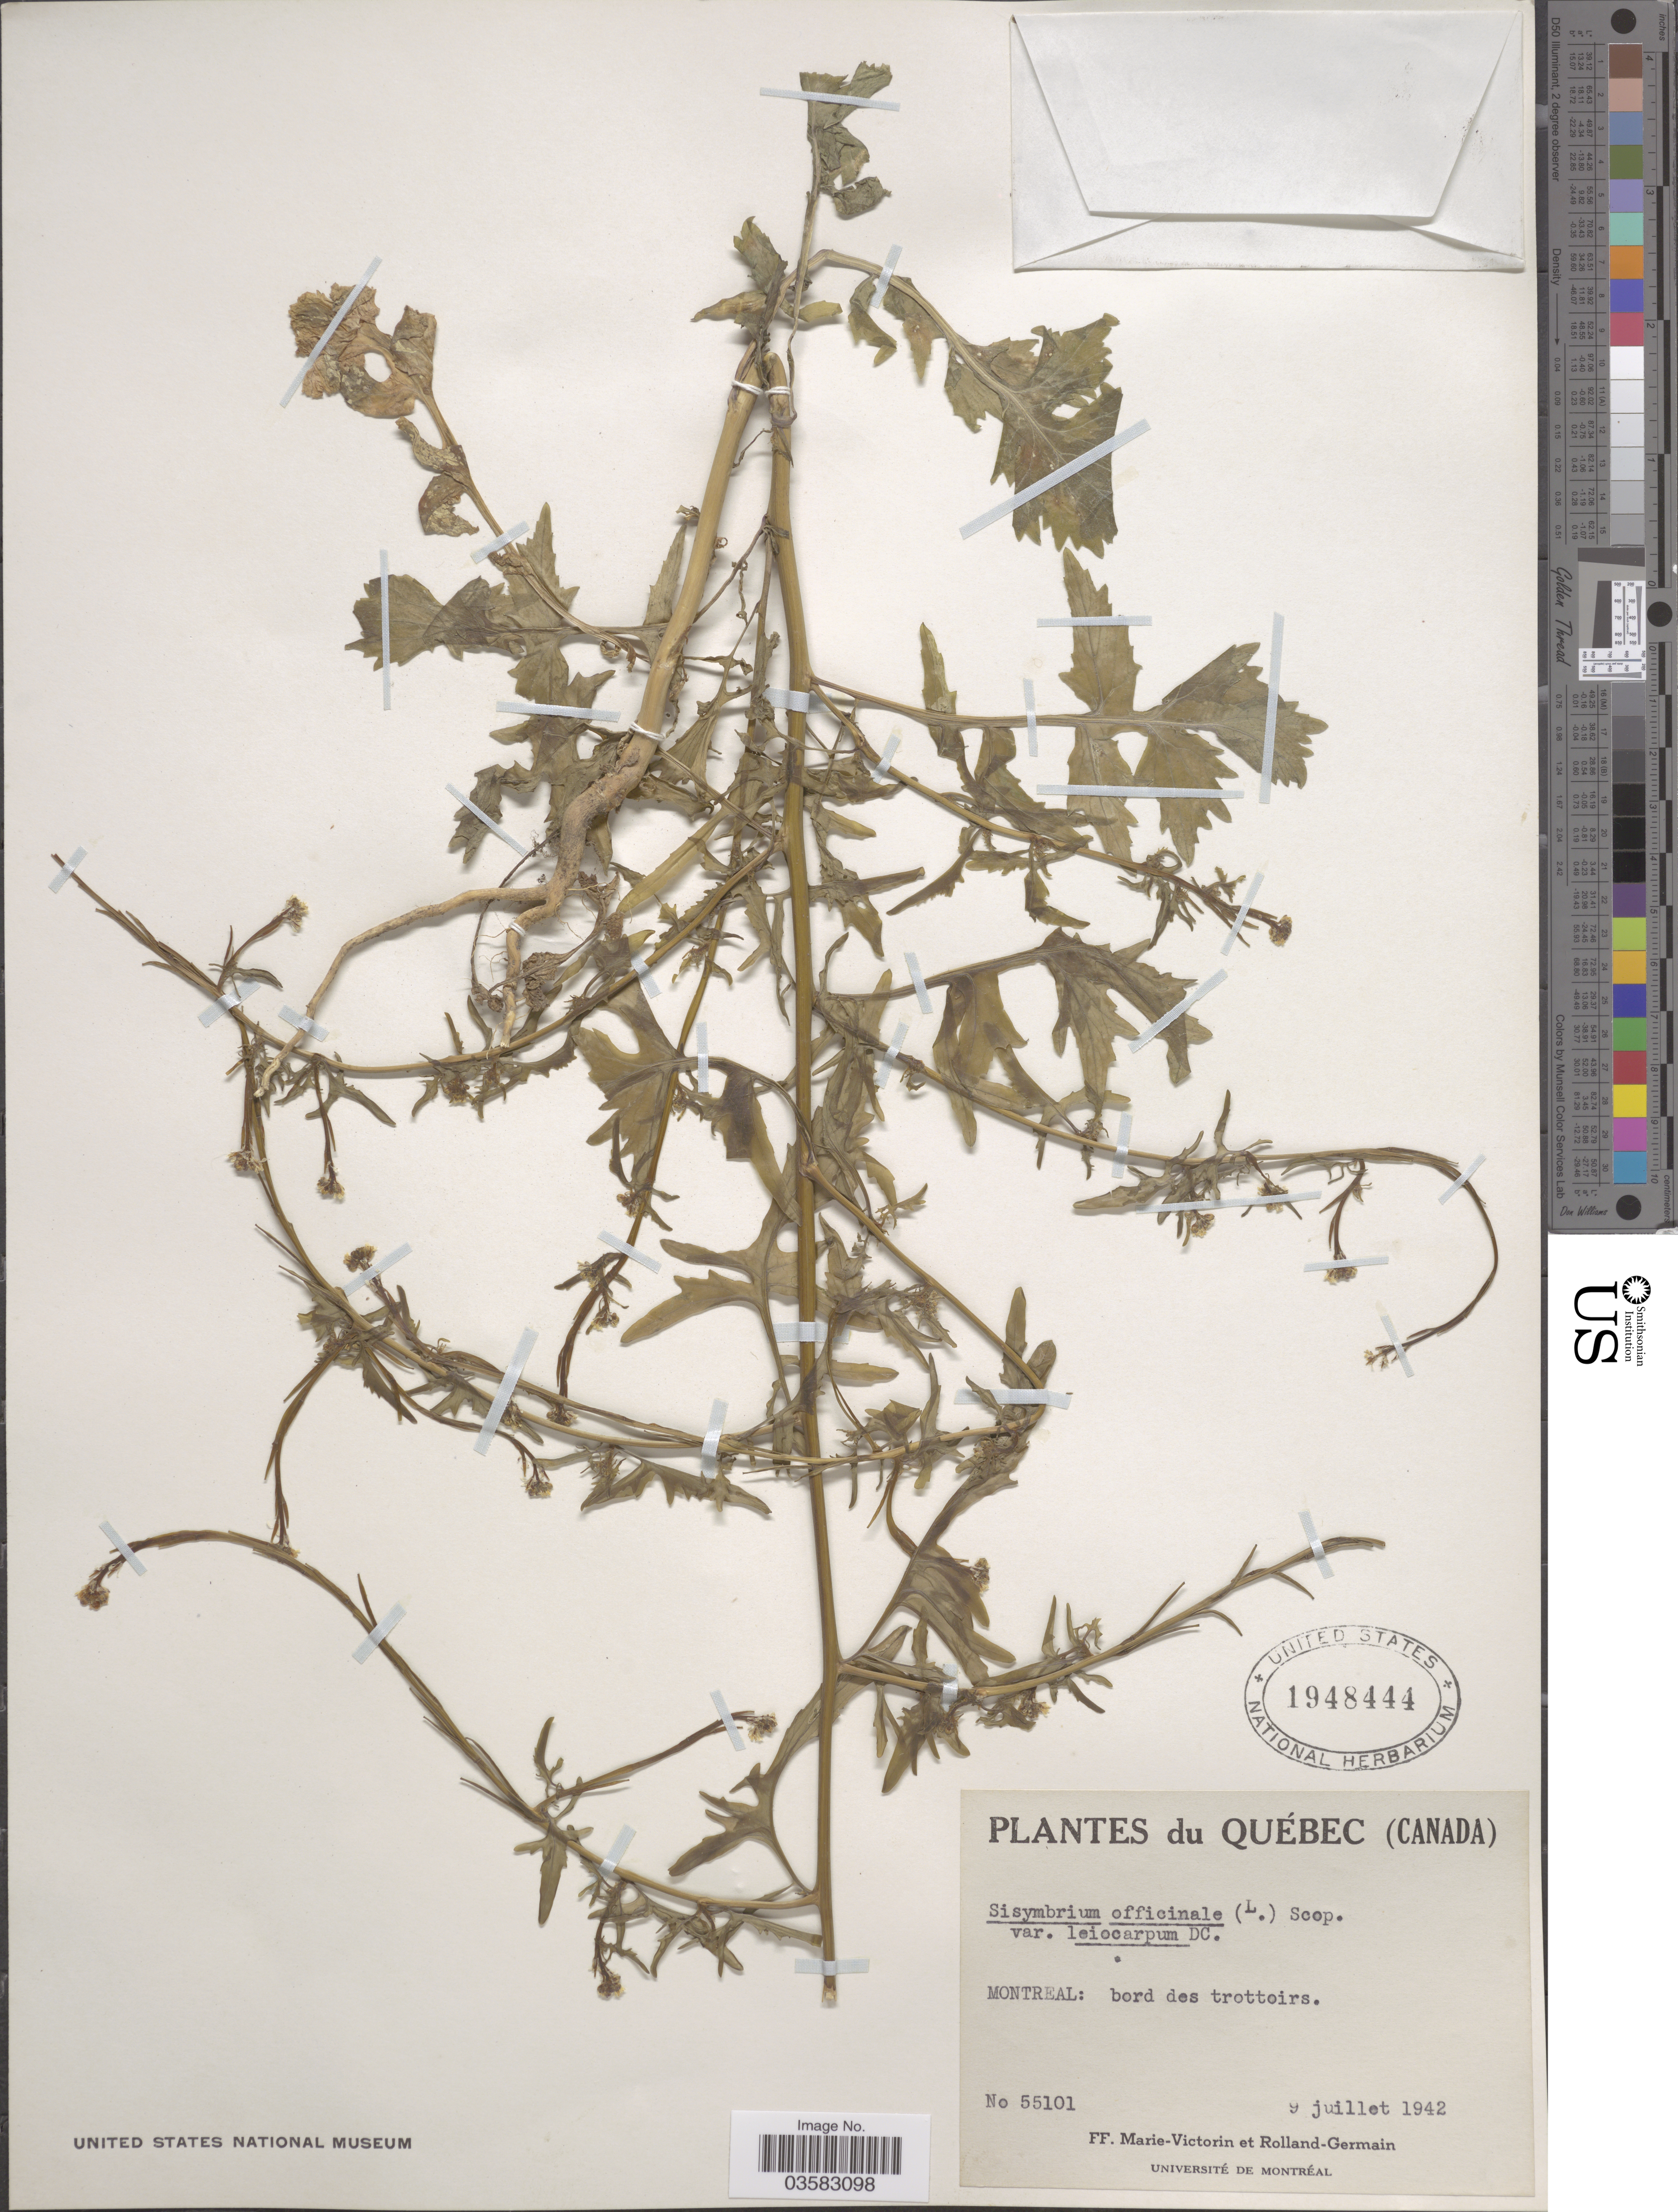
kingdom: Plantae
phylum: Tracheophyta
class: Magnoliopsida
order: Brassicales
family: Brassicaceae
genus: Sisymbrium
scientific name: Sisymbrium officinale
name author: (L.) Scop.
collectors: F. Marie-Victorin & Rolland-Germain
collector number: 55101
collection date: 1942-07-09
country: Canada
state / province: Quebec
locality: Montreal: bord des trottoirs.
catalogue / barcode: US 1948444